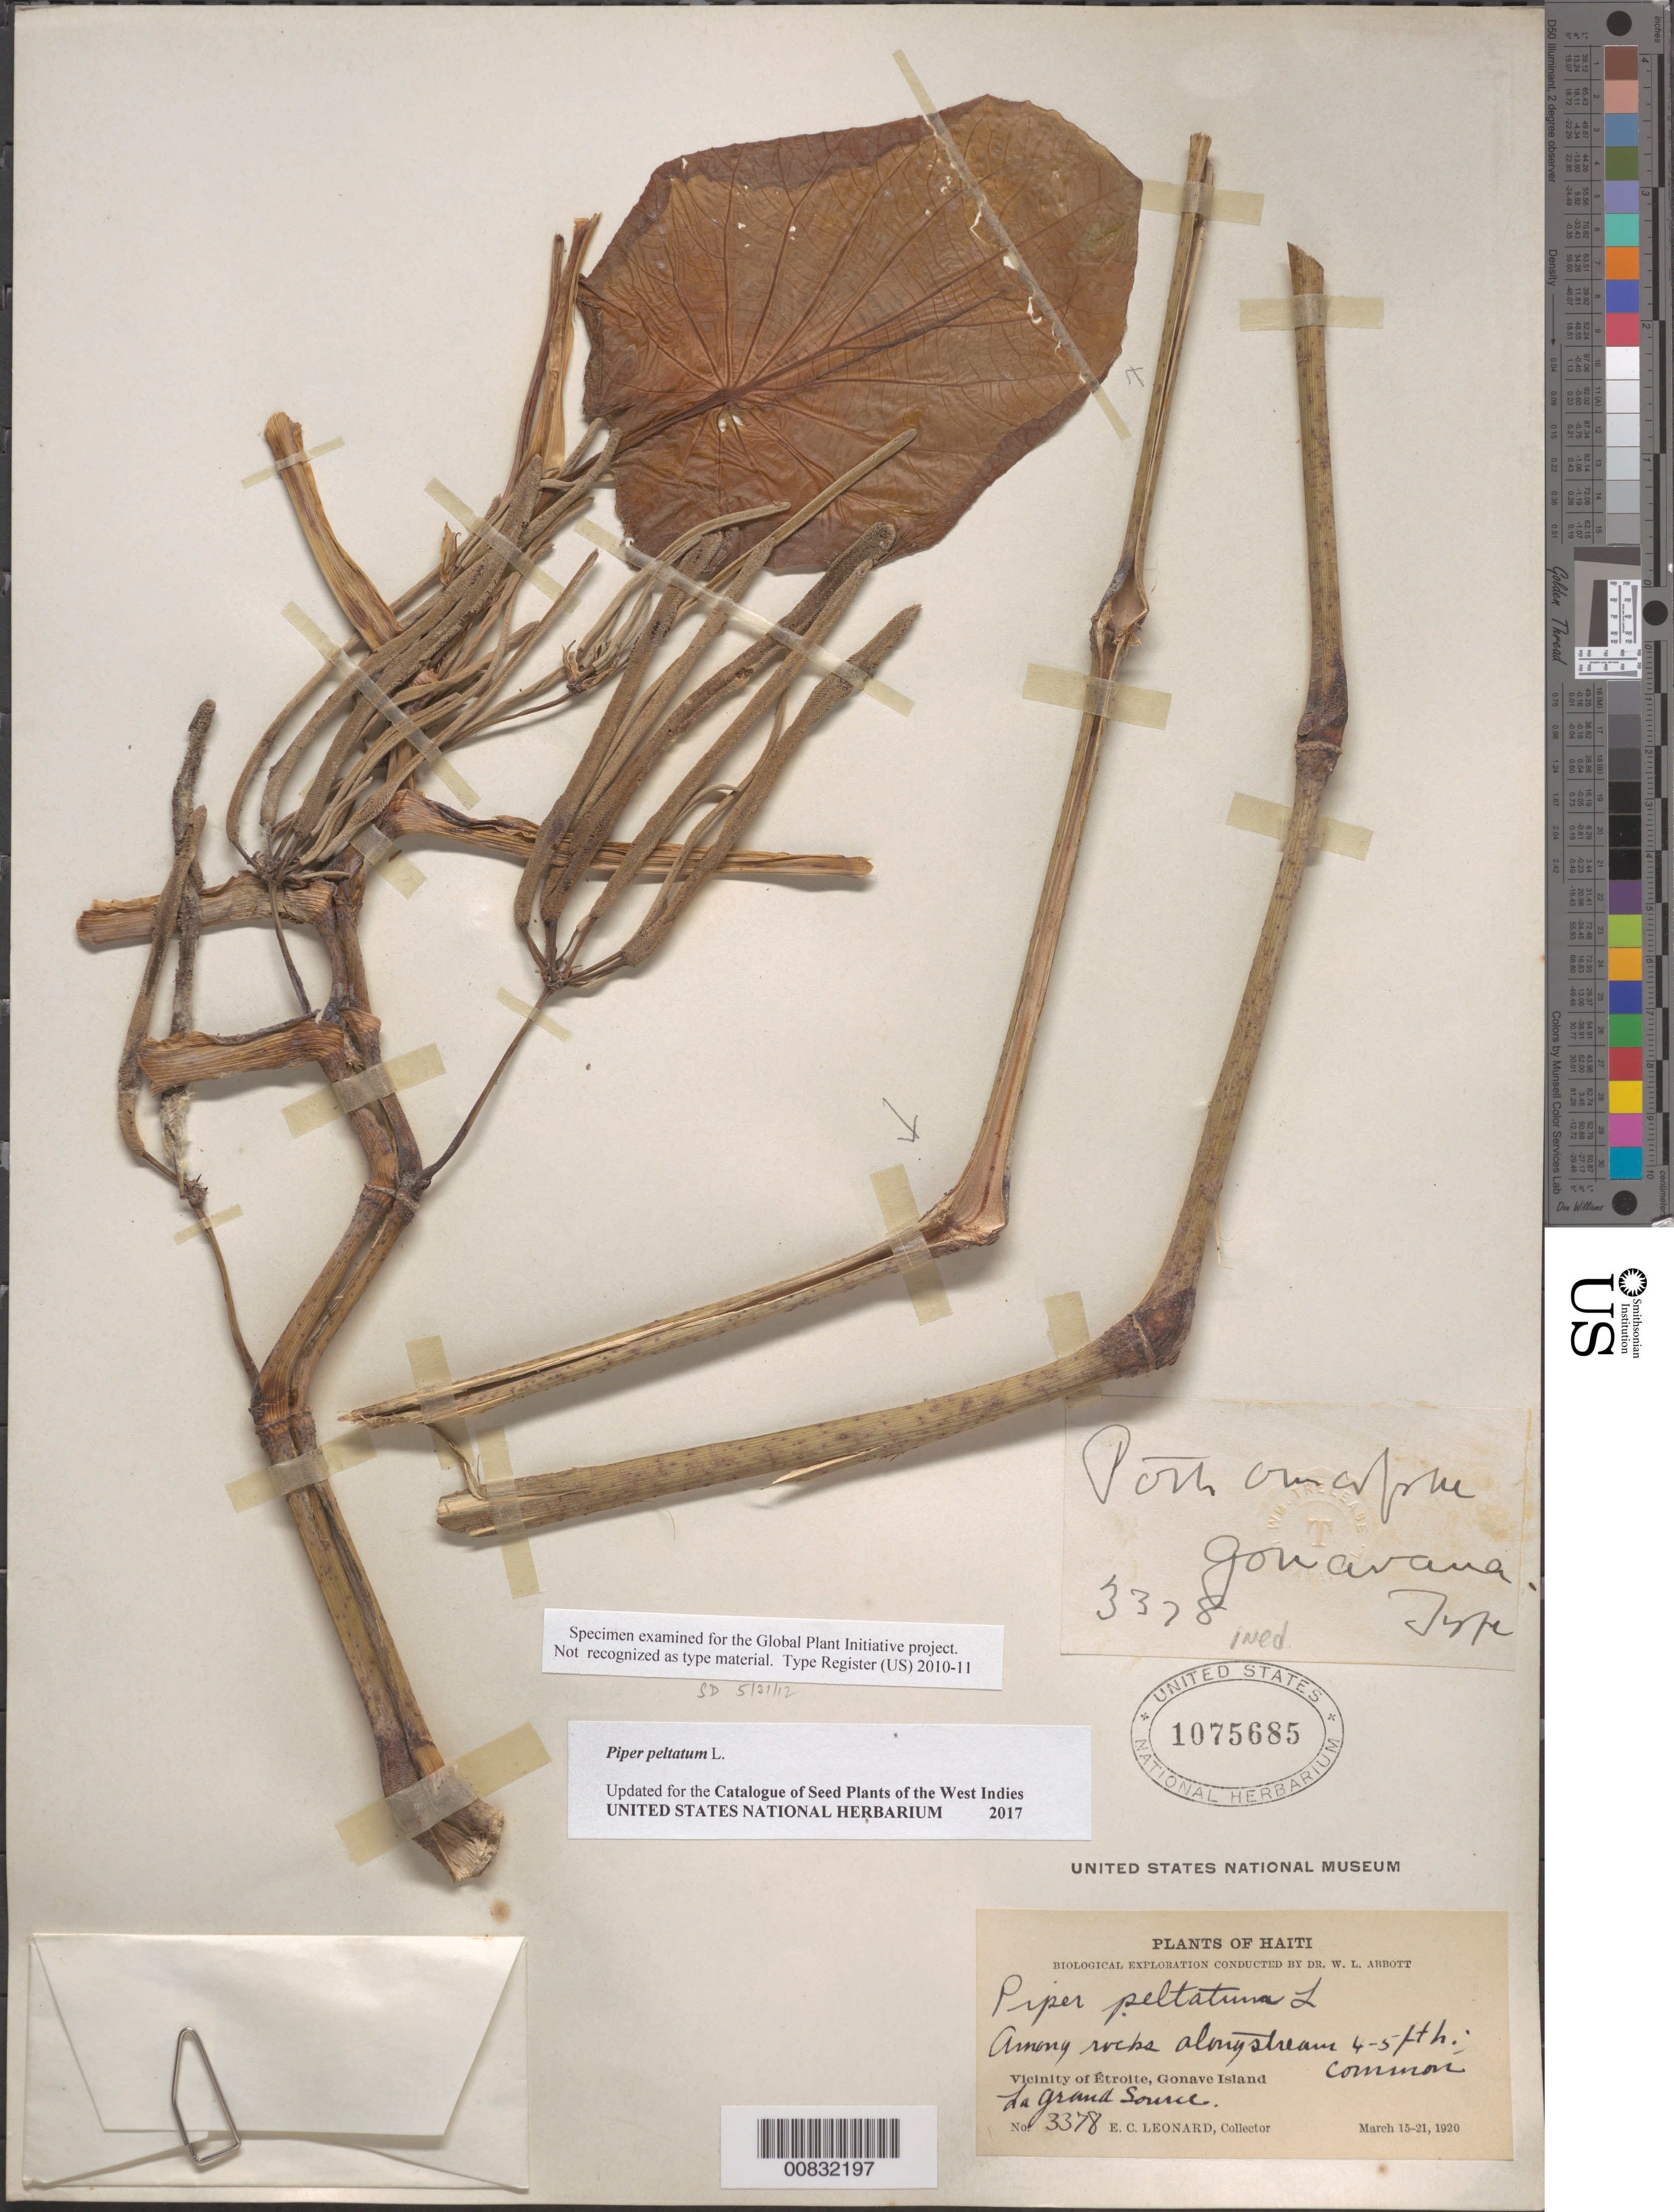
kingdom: Plantae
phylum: Tracheophyta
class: Magnoliopsida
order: Piperales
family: Piperaceae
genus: Piper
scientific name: Piper peltatum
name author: L.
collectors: E. C. Leonard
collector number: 3378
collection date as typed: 15 Mar 1920 to 21 Mar 1920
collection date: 1920-03-15/1920-03-21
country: Haiti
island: Gonave I.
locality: Vicinity of Étroite, Gonave Island. La Grand Source.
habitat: Among rocks along stream.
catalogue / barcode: US 1075685